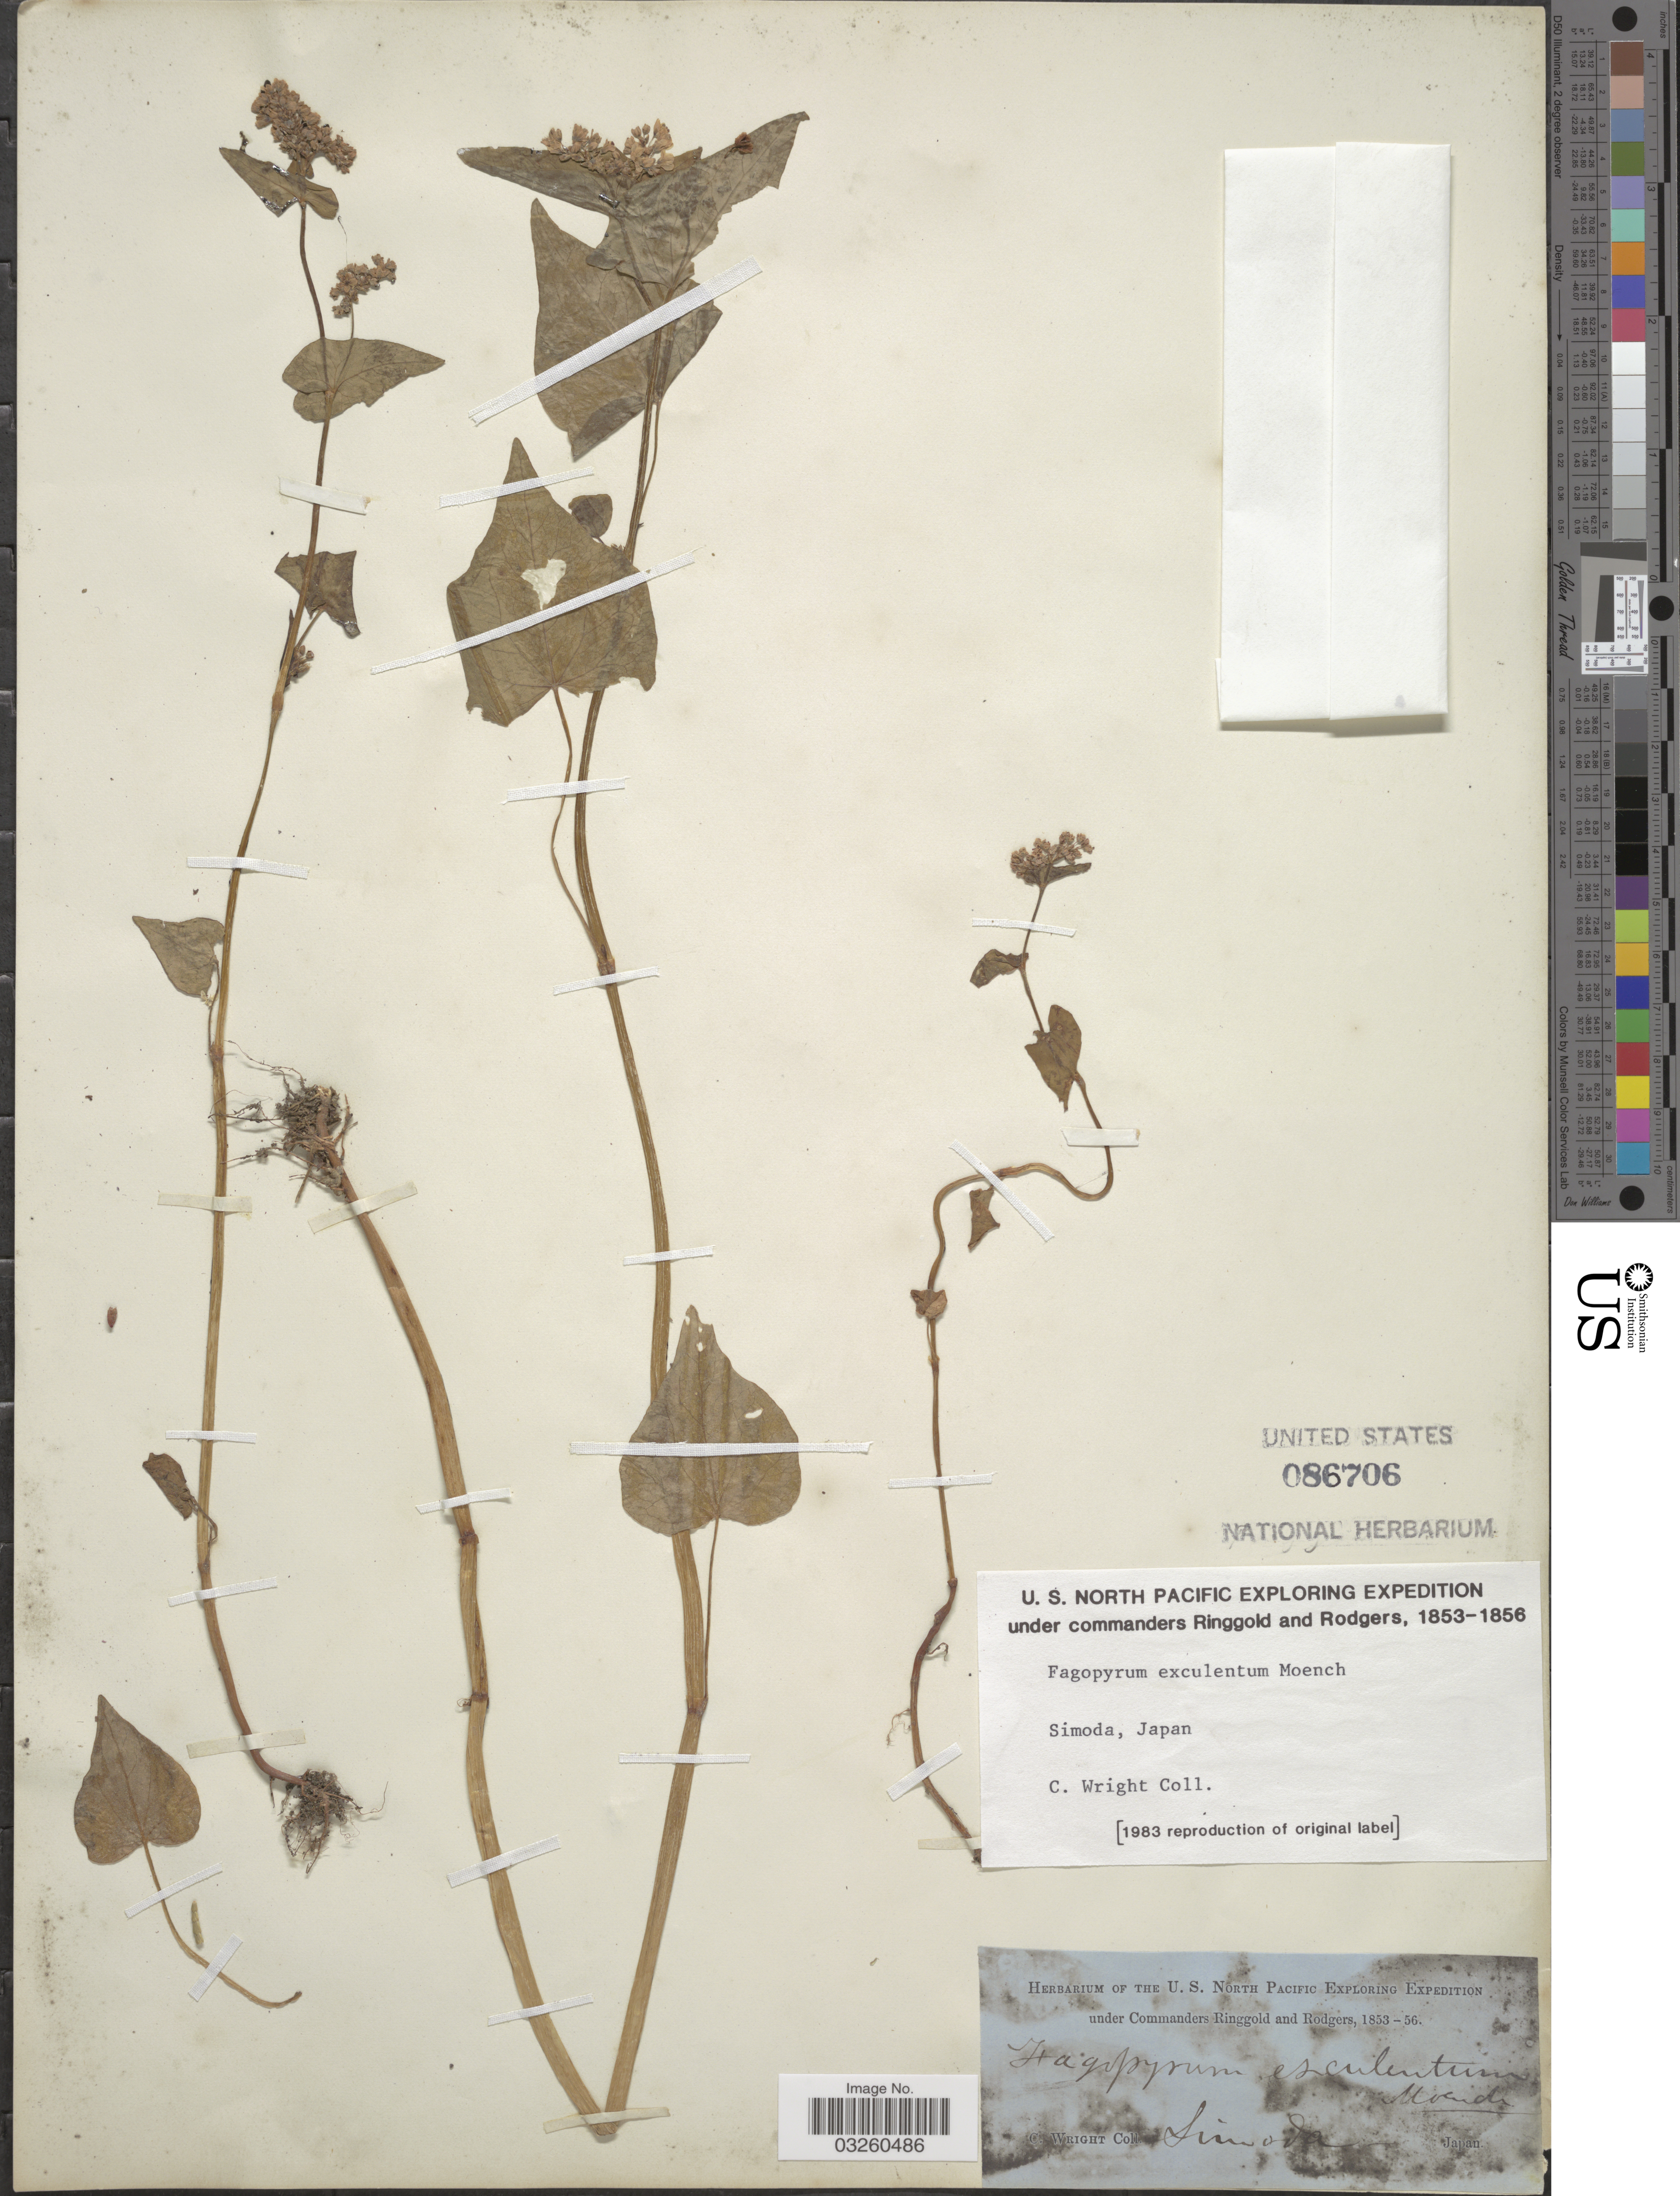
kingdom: Plantae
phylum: Tracheophyta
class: Magnoliopsida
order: Caryophyllales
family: Polygonaceae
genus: Fagopyrum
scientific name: Fagopyrum esculentum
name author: Moench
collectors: C. Wright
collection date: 1853/1856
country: Japan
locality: Simoda.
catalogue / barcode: US 86706